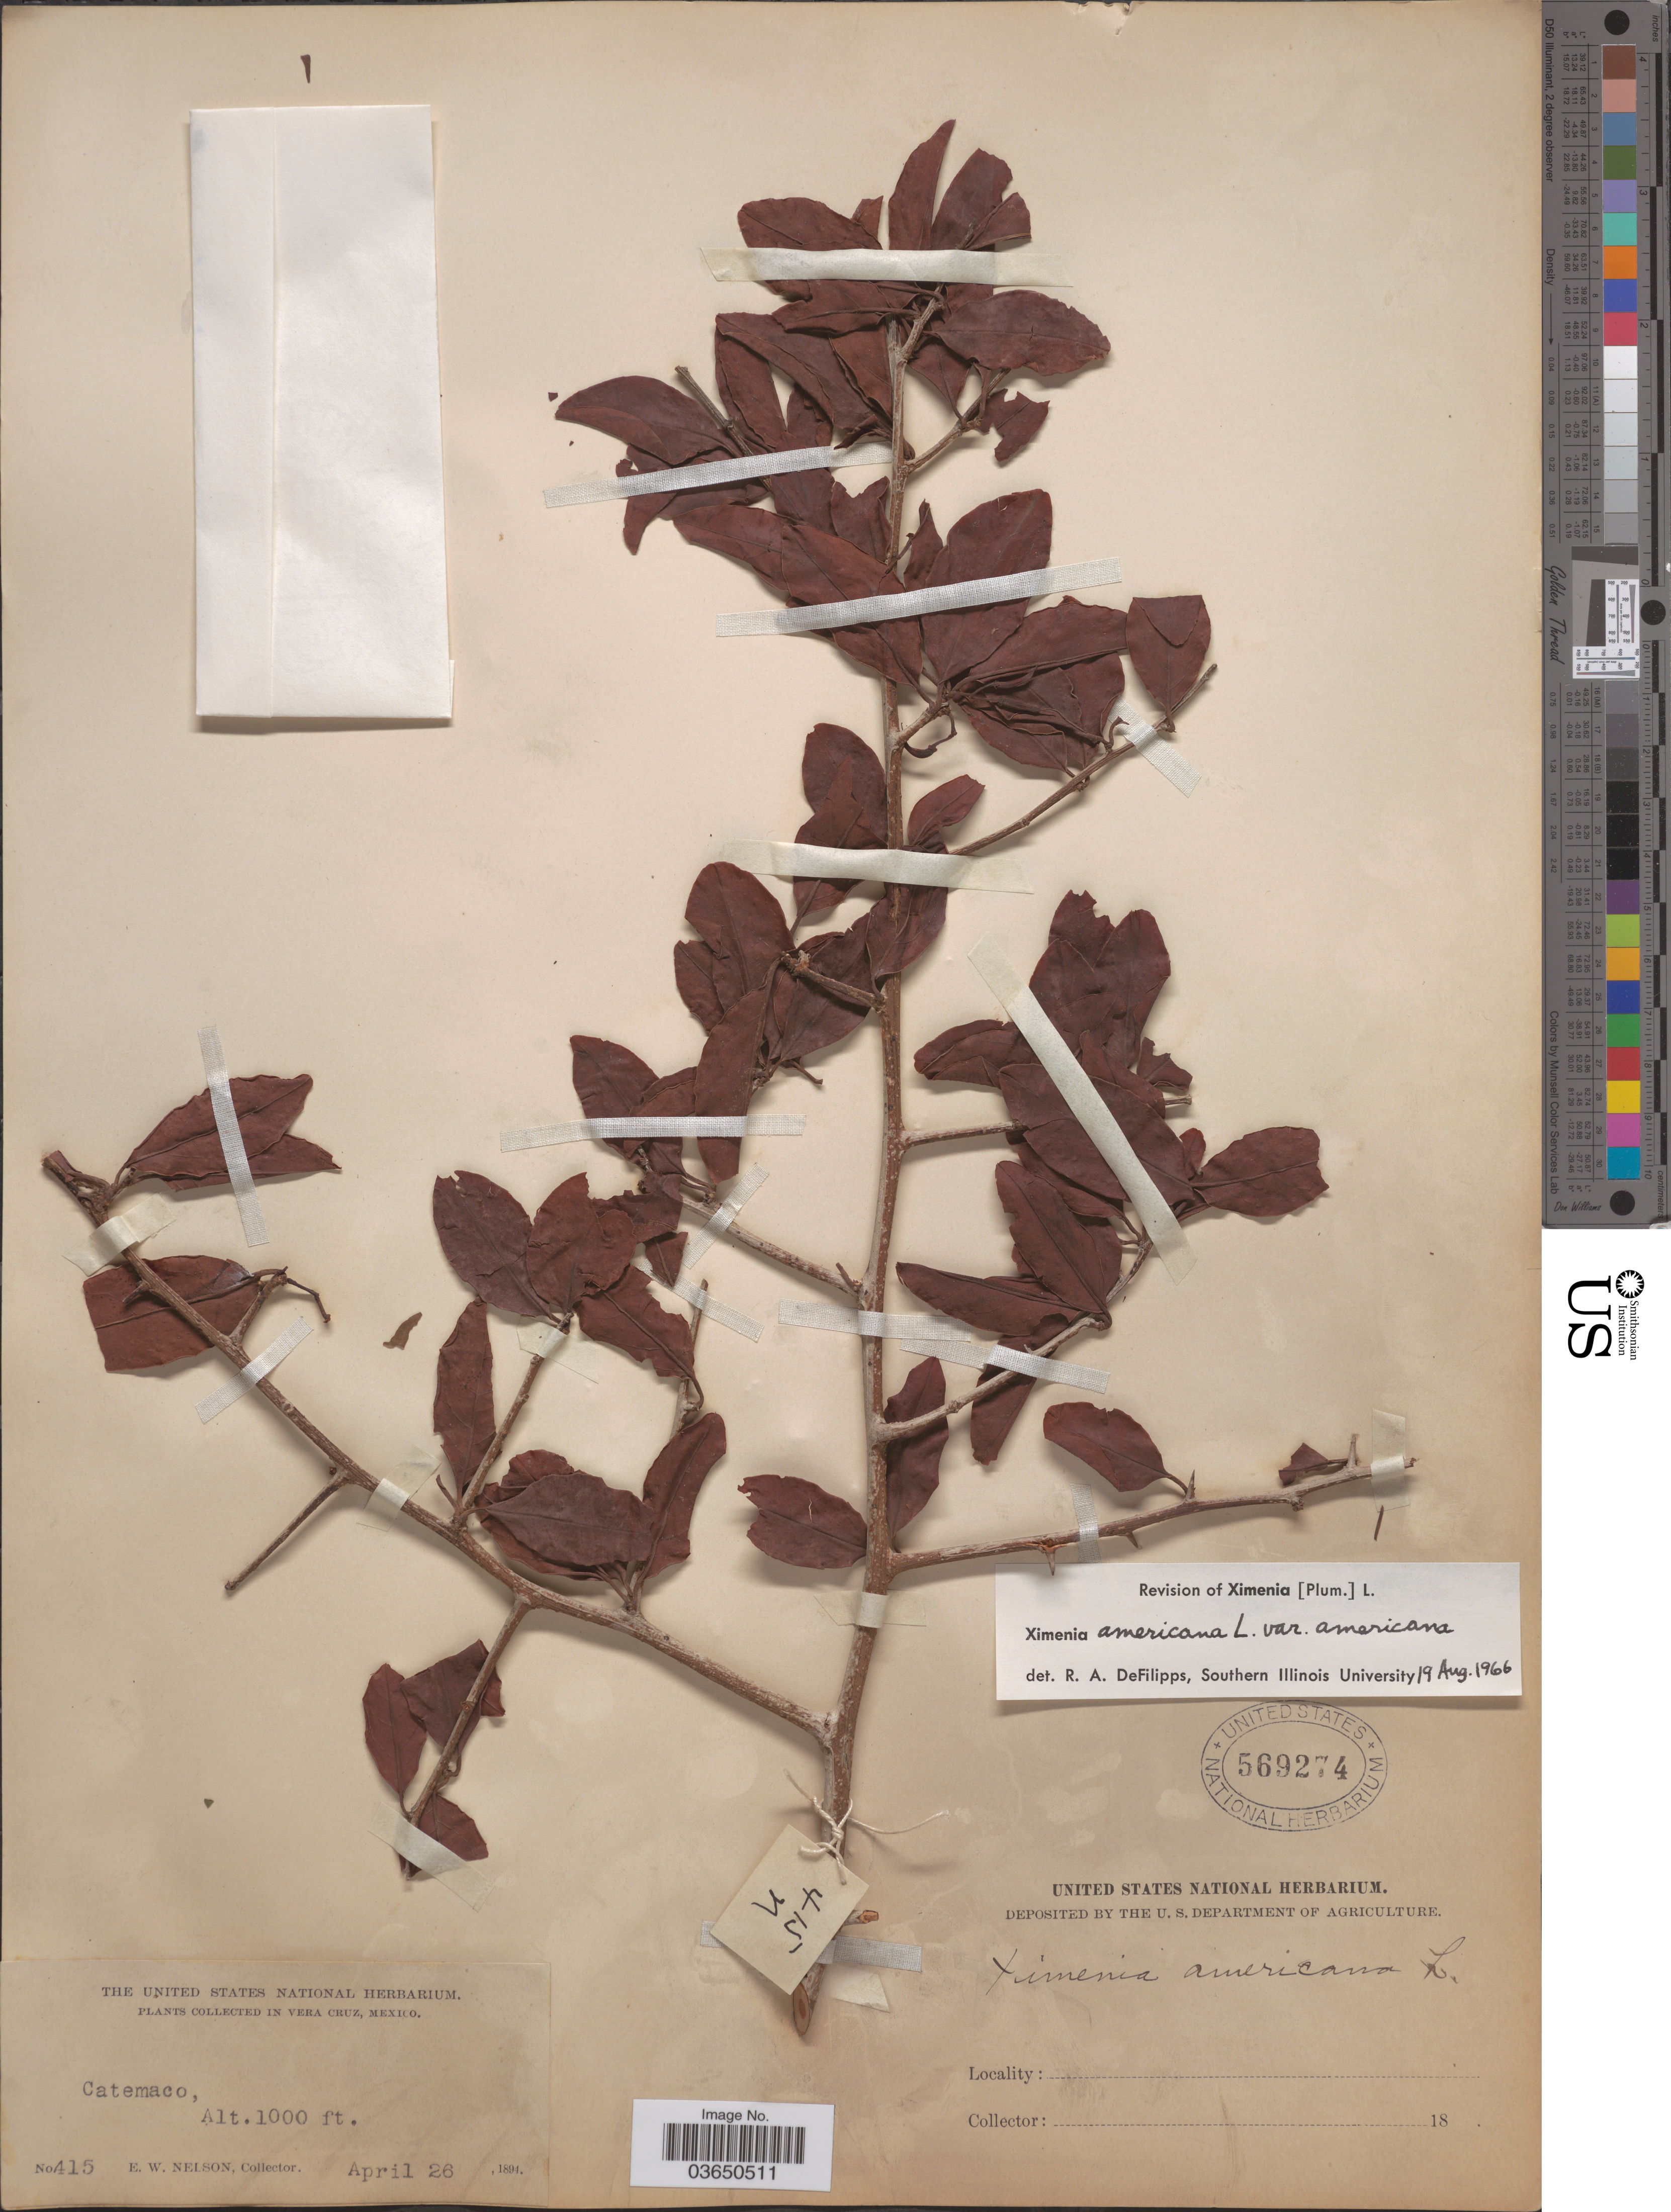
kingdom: Plantae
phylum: Tracheophyta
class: Magnoliopsida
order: Santalales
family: Ximeniaceae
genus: Ximenia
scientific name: Ximenia americana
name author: L.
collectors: E. W. Nelson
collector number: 415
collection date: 1894-04-26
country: Mexico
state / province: Veracruz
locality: Vera Cruz. Catemaco.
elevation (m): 305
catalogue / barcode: US 569274